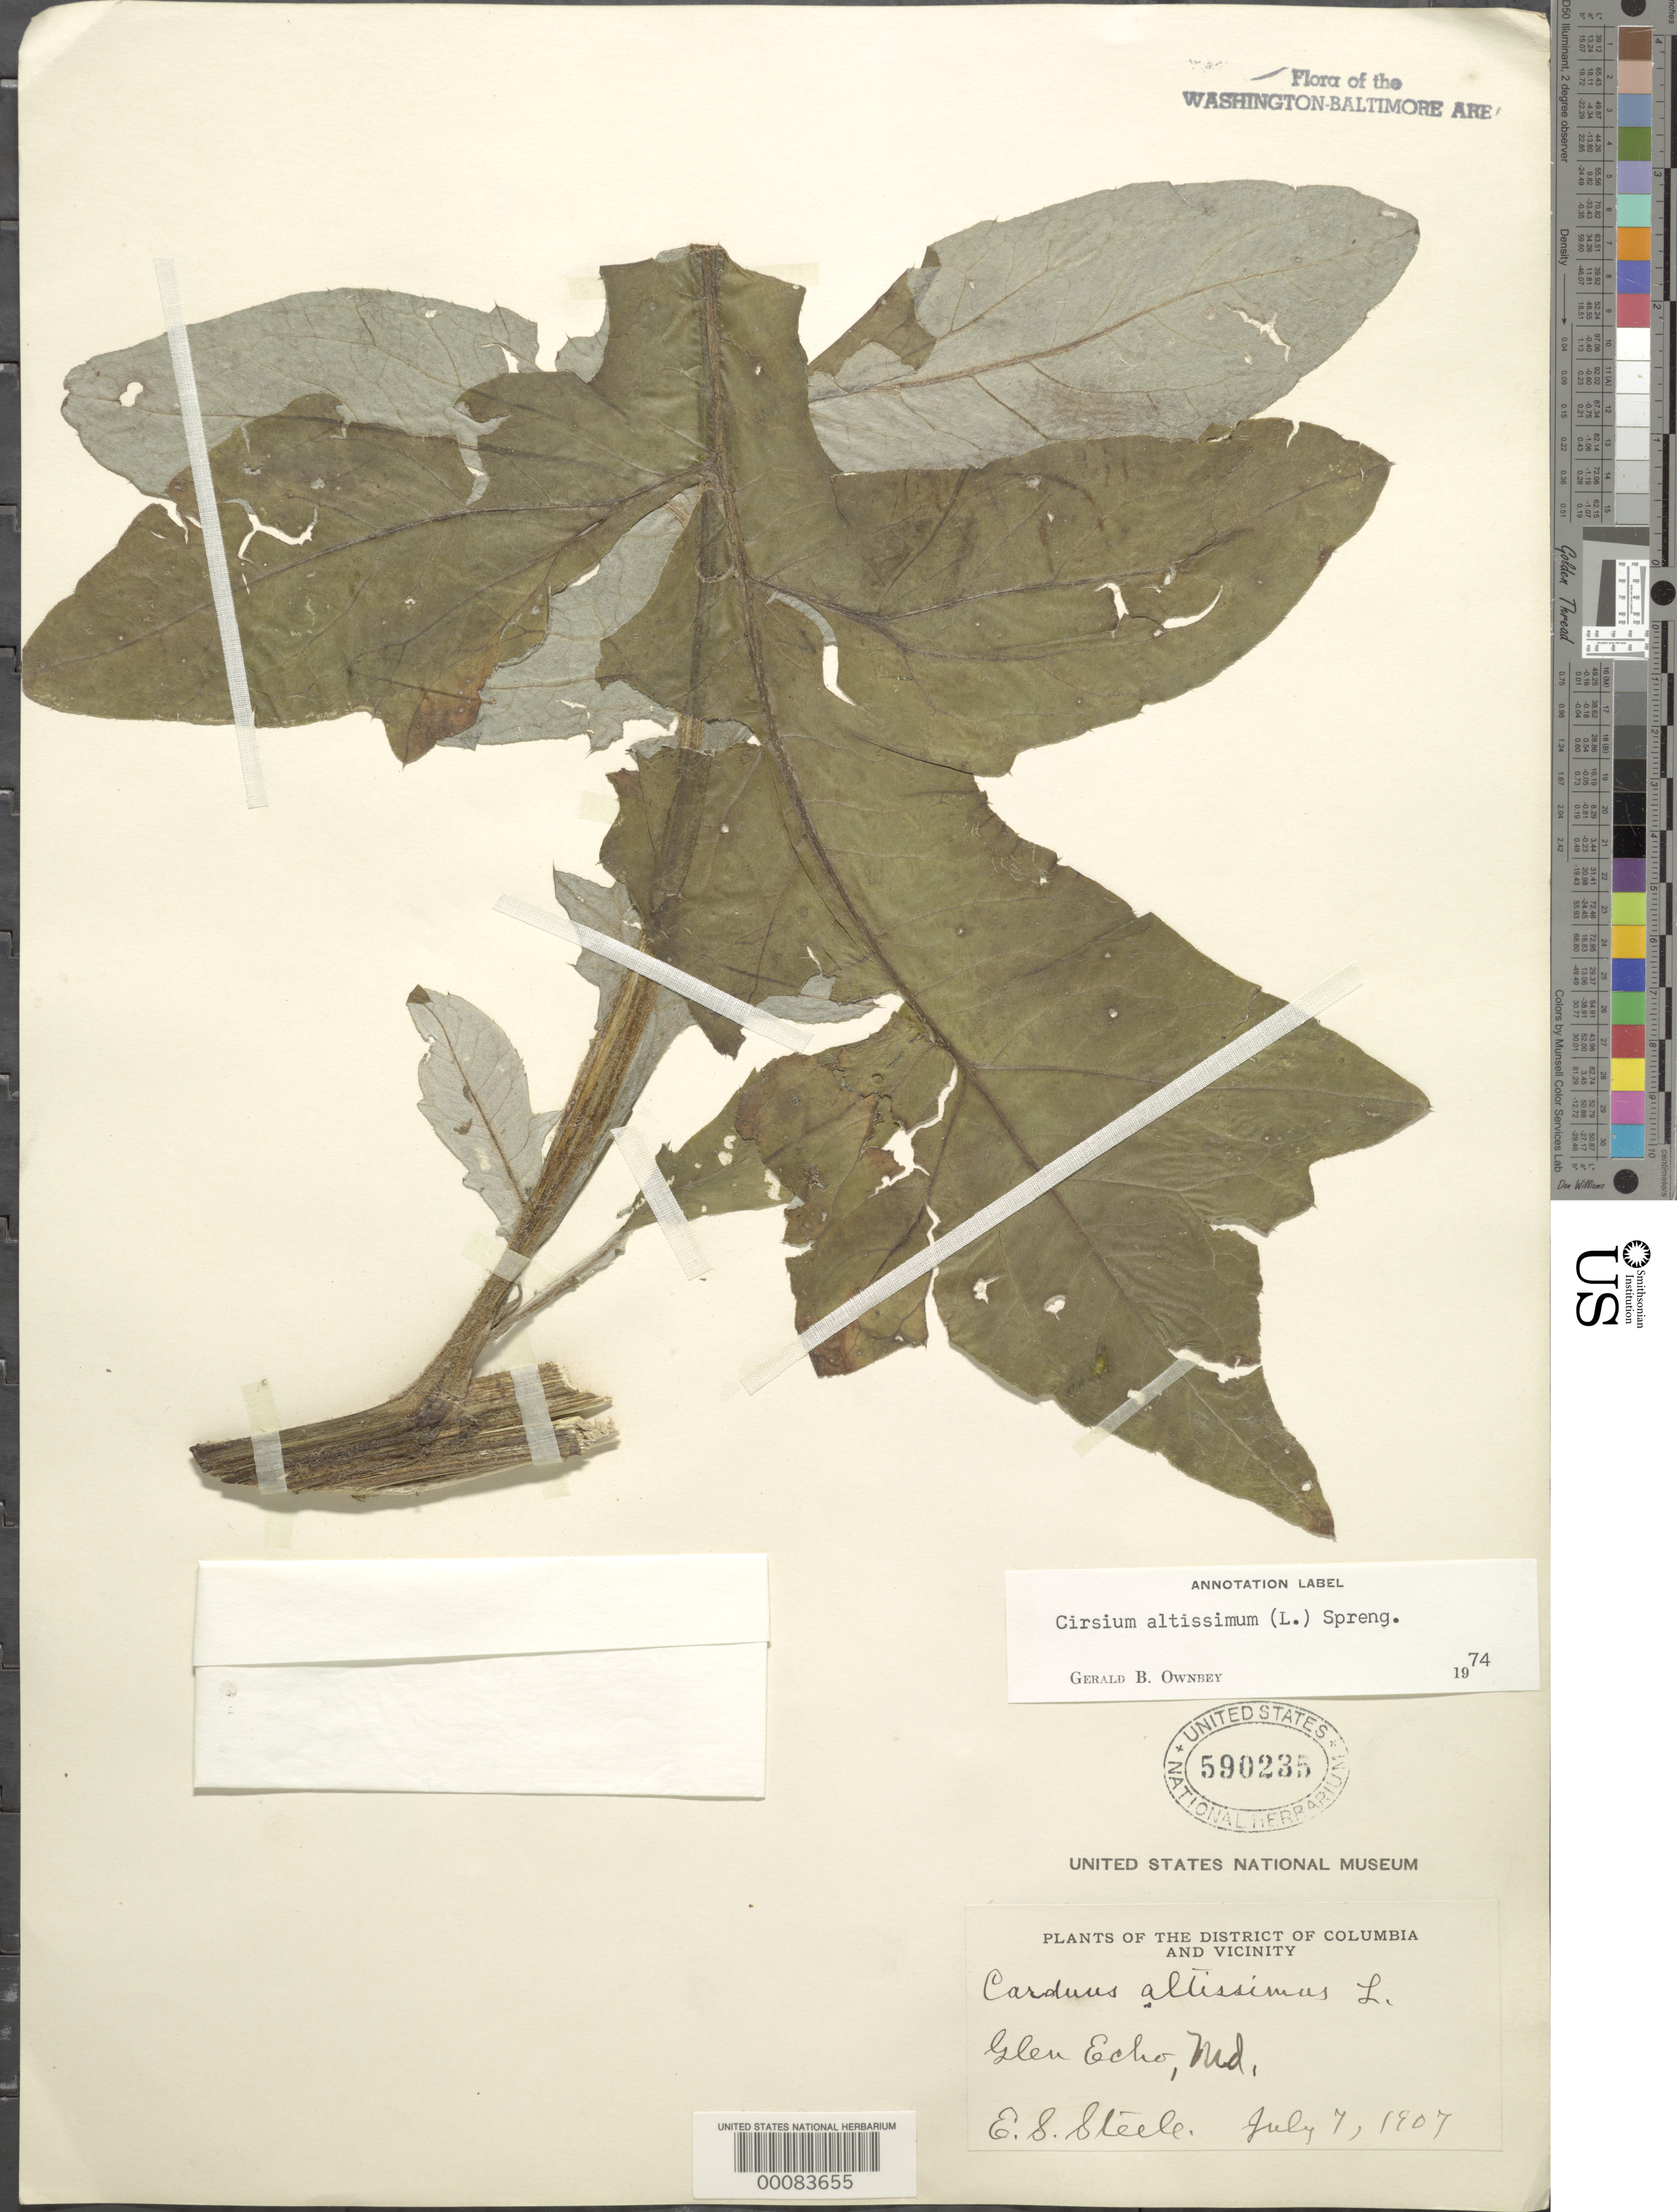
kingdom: Plantae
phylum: Tracheophyta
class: Magnoliopsida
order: Asterales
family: Asteraceae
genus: Cirsium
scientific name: Cirsium altissimum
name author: (L.) Hill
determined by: Ownbey, G. B.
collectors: E. Steele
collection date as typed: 07 Jul 1907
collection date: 1907-07-07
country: United States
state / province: Maryland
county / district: Montgomery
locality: Glen Echo C. & O. Canal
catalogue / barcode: US 590235